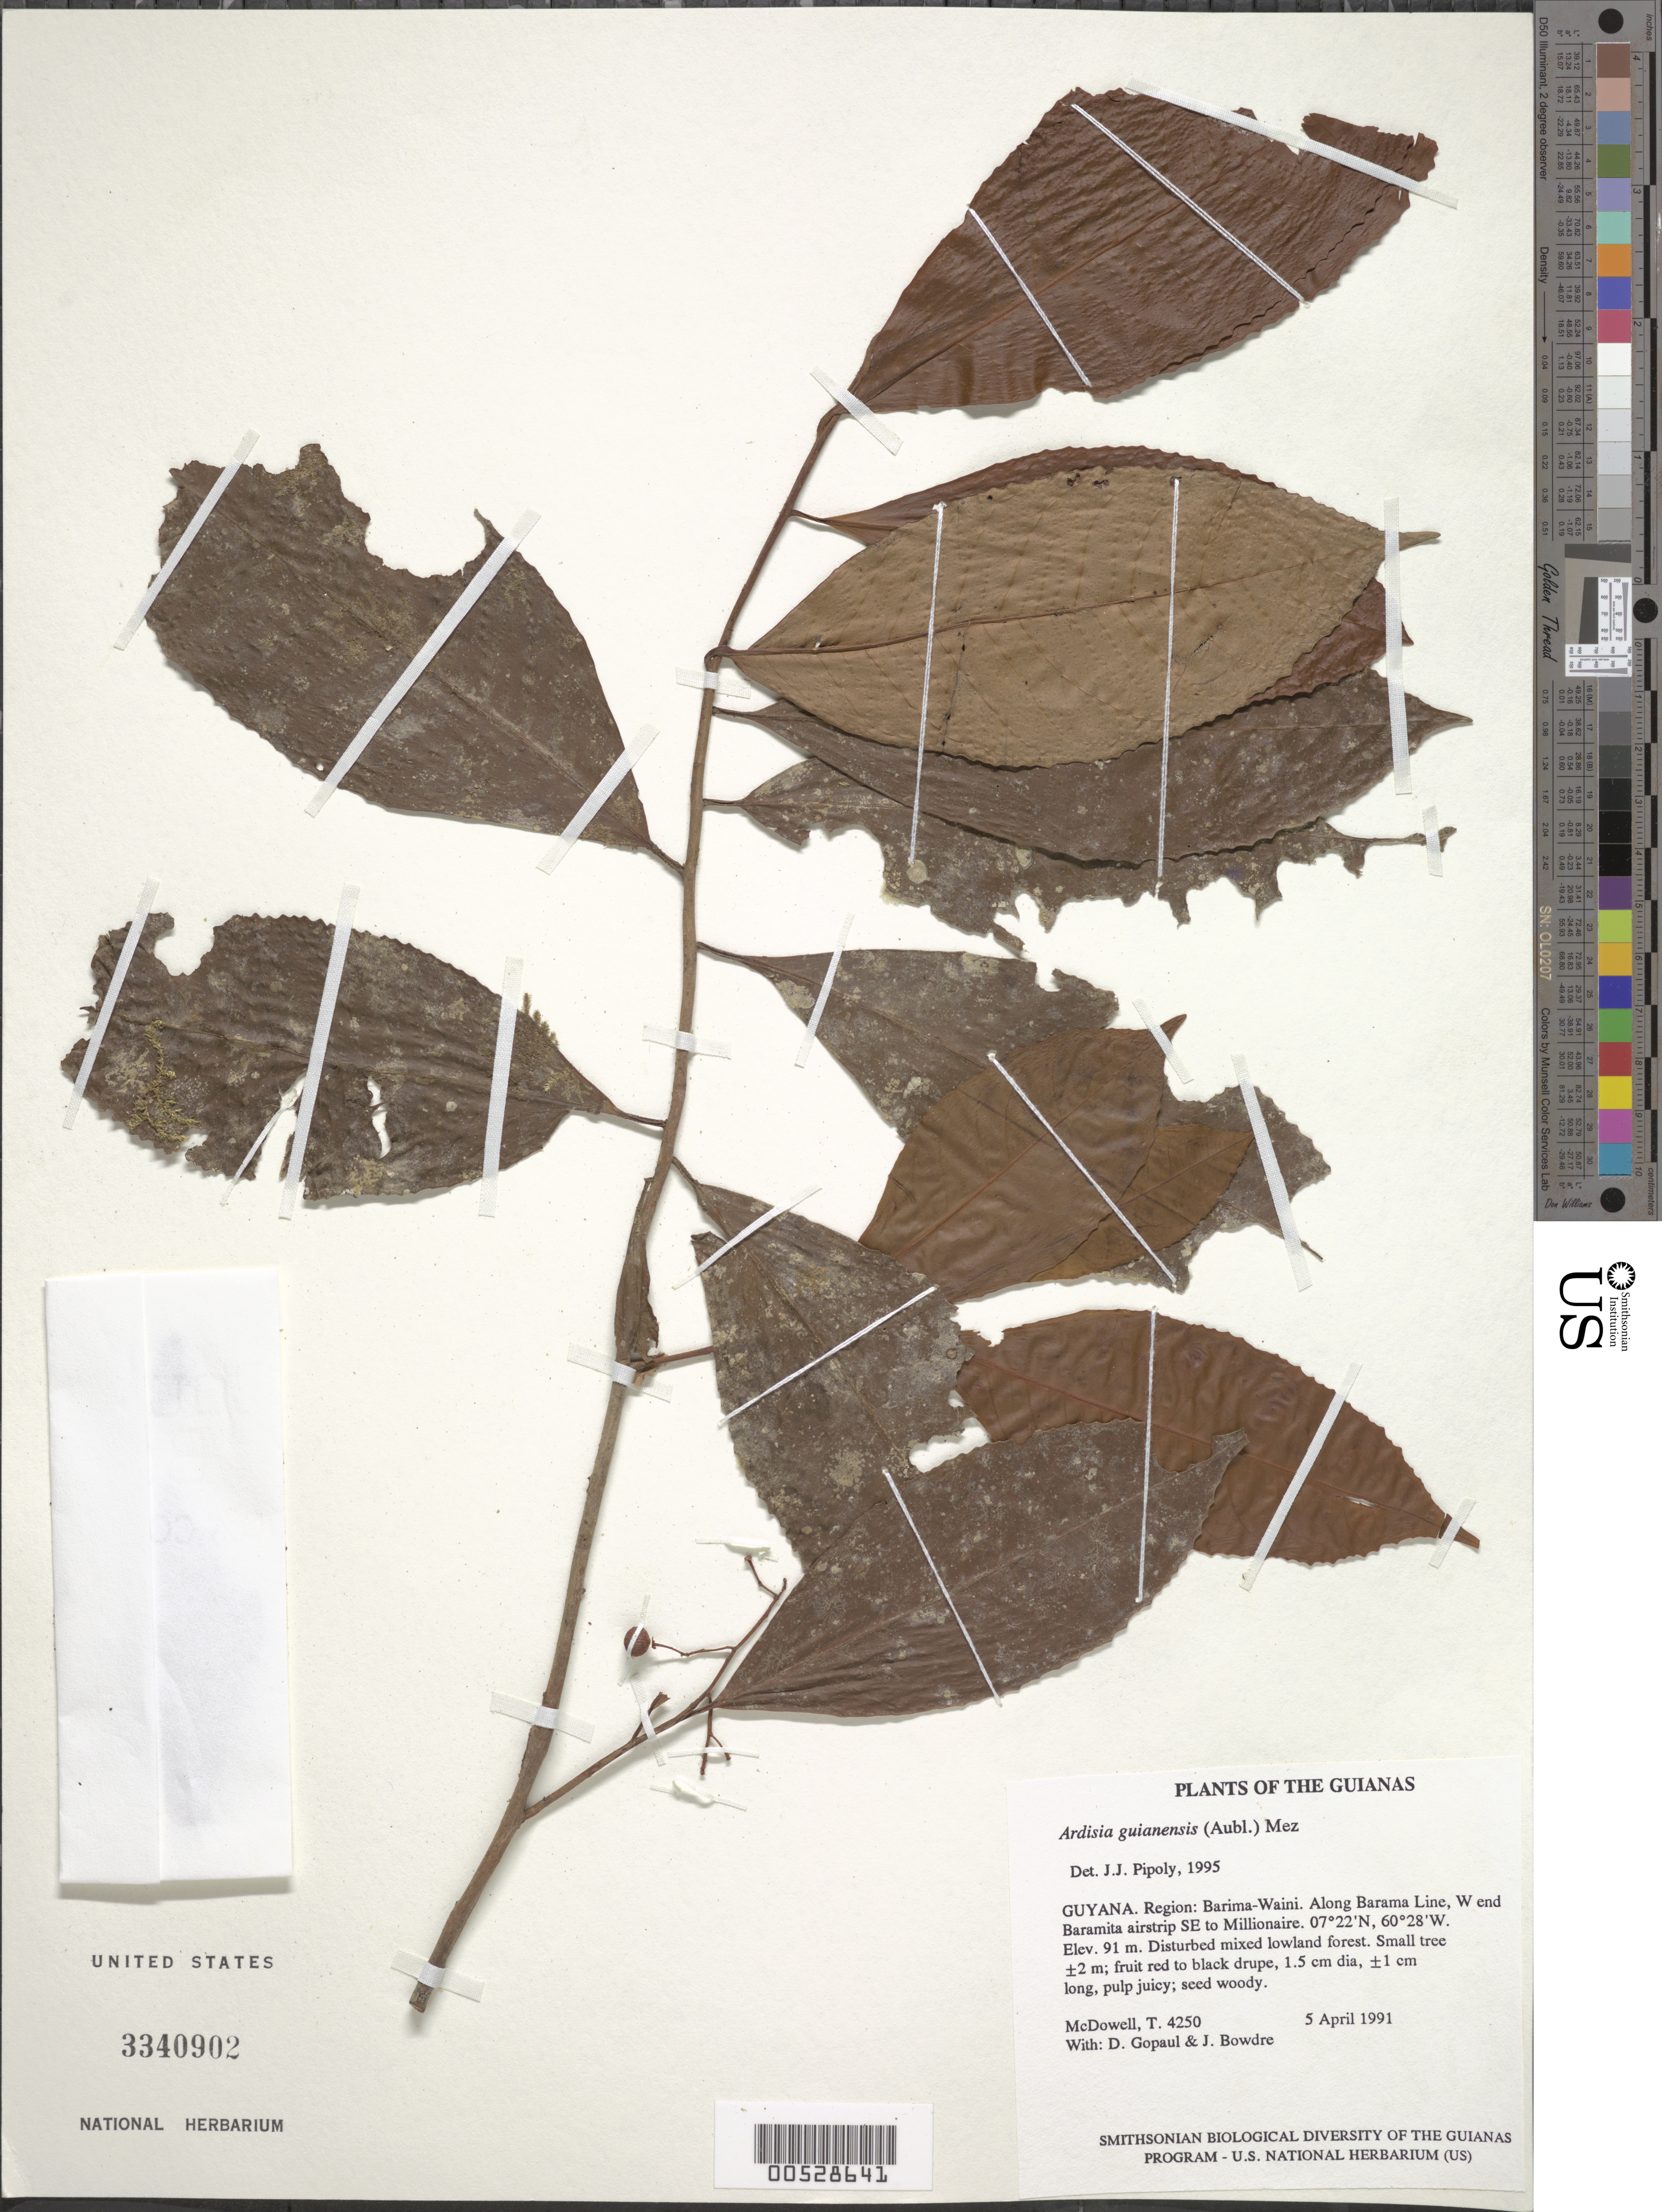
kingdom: Plantae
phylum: Tracheophyta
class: Magnoliopsida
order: Ericales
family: Primulaceae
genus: Ardisia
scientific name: Ardisia guianensis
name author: (Aubl.) Mez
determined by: Mayo, S.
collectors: T. McDowell, D. Gopaul & J. Bowdre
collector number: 4250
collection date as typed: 5 April 1991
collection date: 1991-04-05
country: Guyana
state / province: Barima-Waini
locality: Along Barama Line, W end Baramita airstrip SE to Millionaire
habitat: Disturbed mixed lowland forest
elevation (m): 91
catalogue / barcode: US 3340902